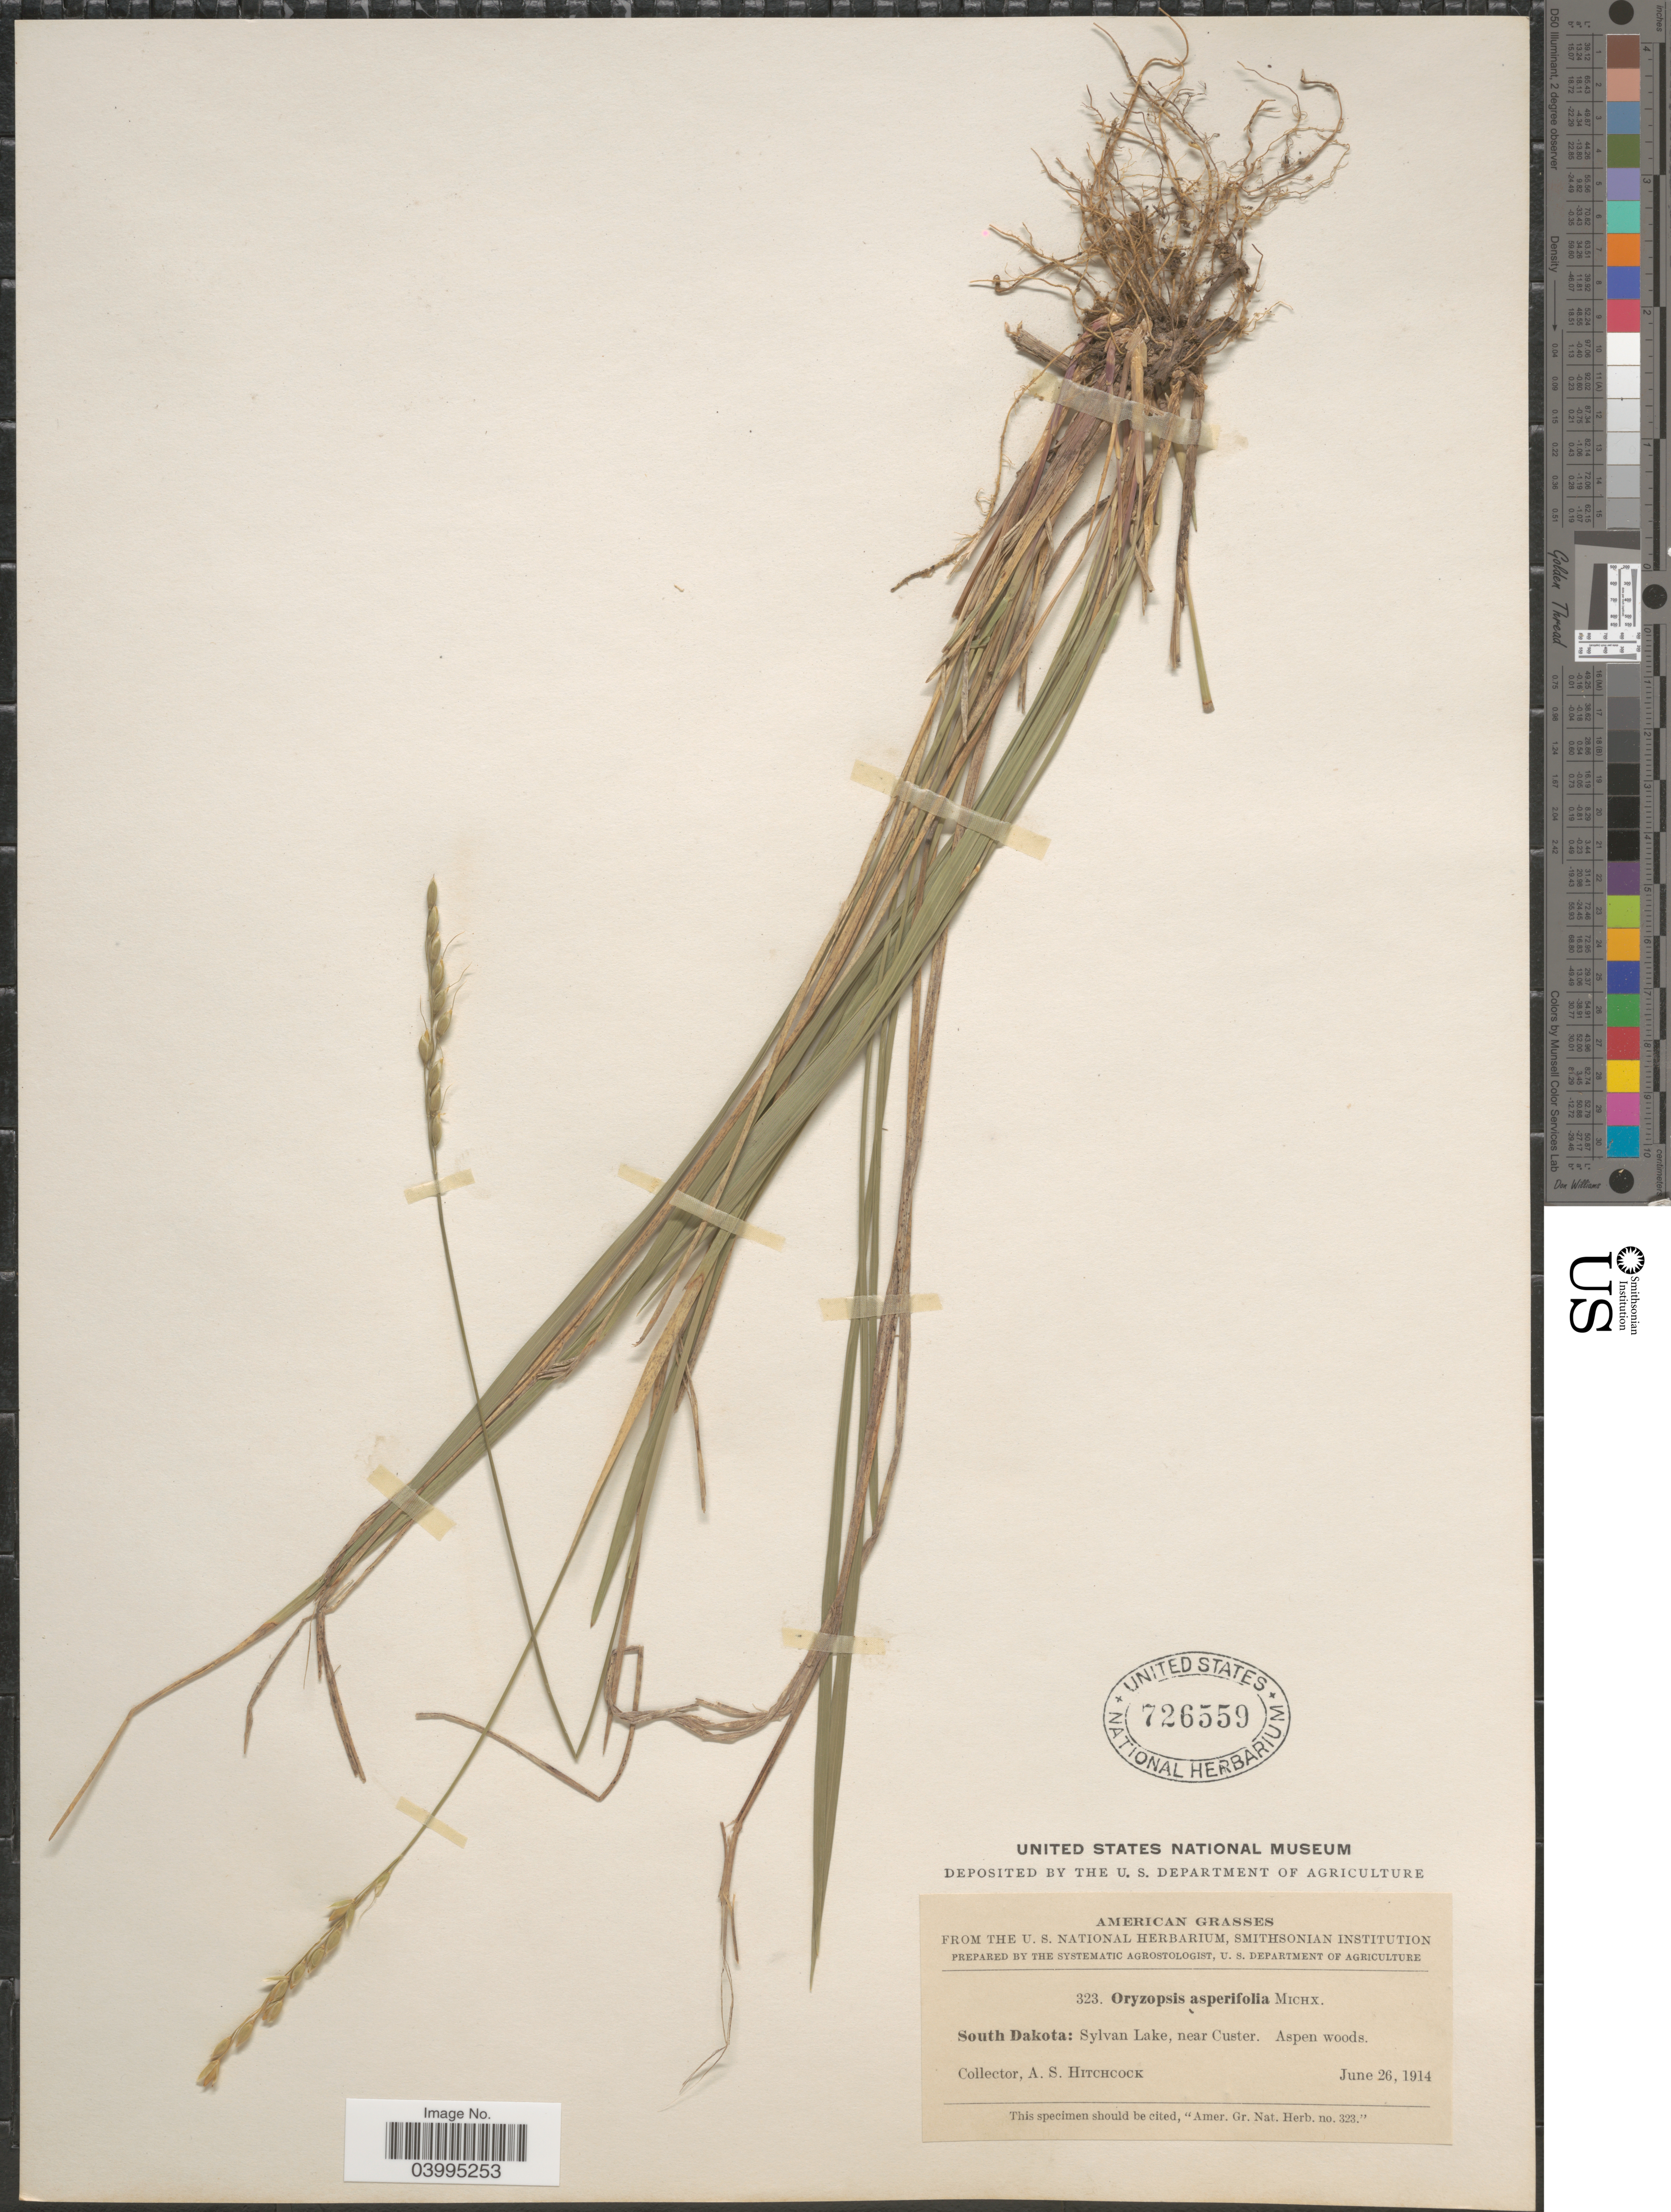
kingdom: Plantae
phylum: Tracheophyta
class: Liliopsida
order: Poales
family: Poaceae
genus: Oryzopsis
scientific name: Oryzopsis asperifolia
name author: Michx.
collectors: A. S. Hitchcock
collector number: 323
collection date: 1914-06-26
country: United States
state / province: South Dakota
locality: Sylvan Lake, near Custer. Aspen woods.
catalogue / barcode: US 726559